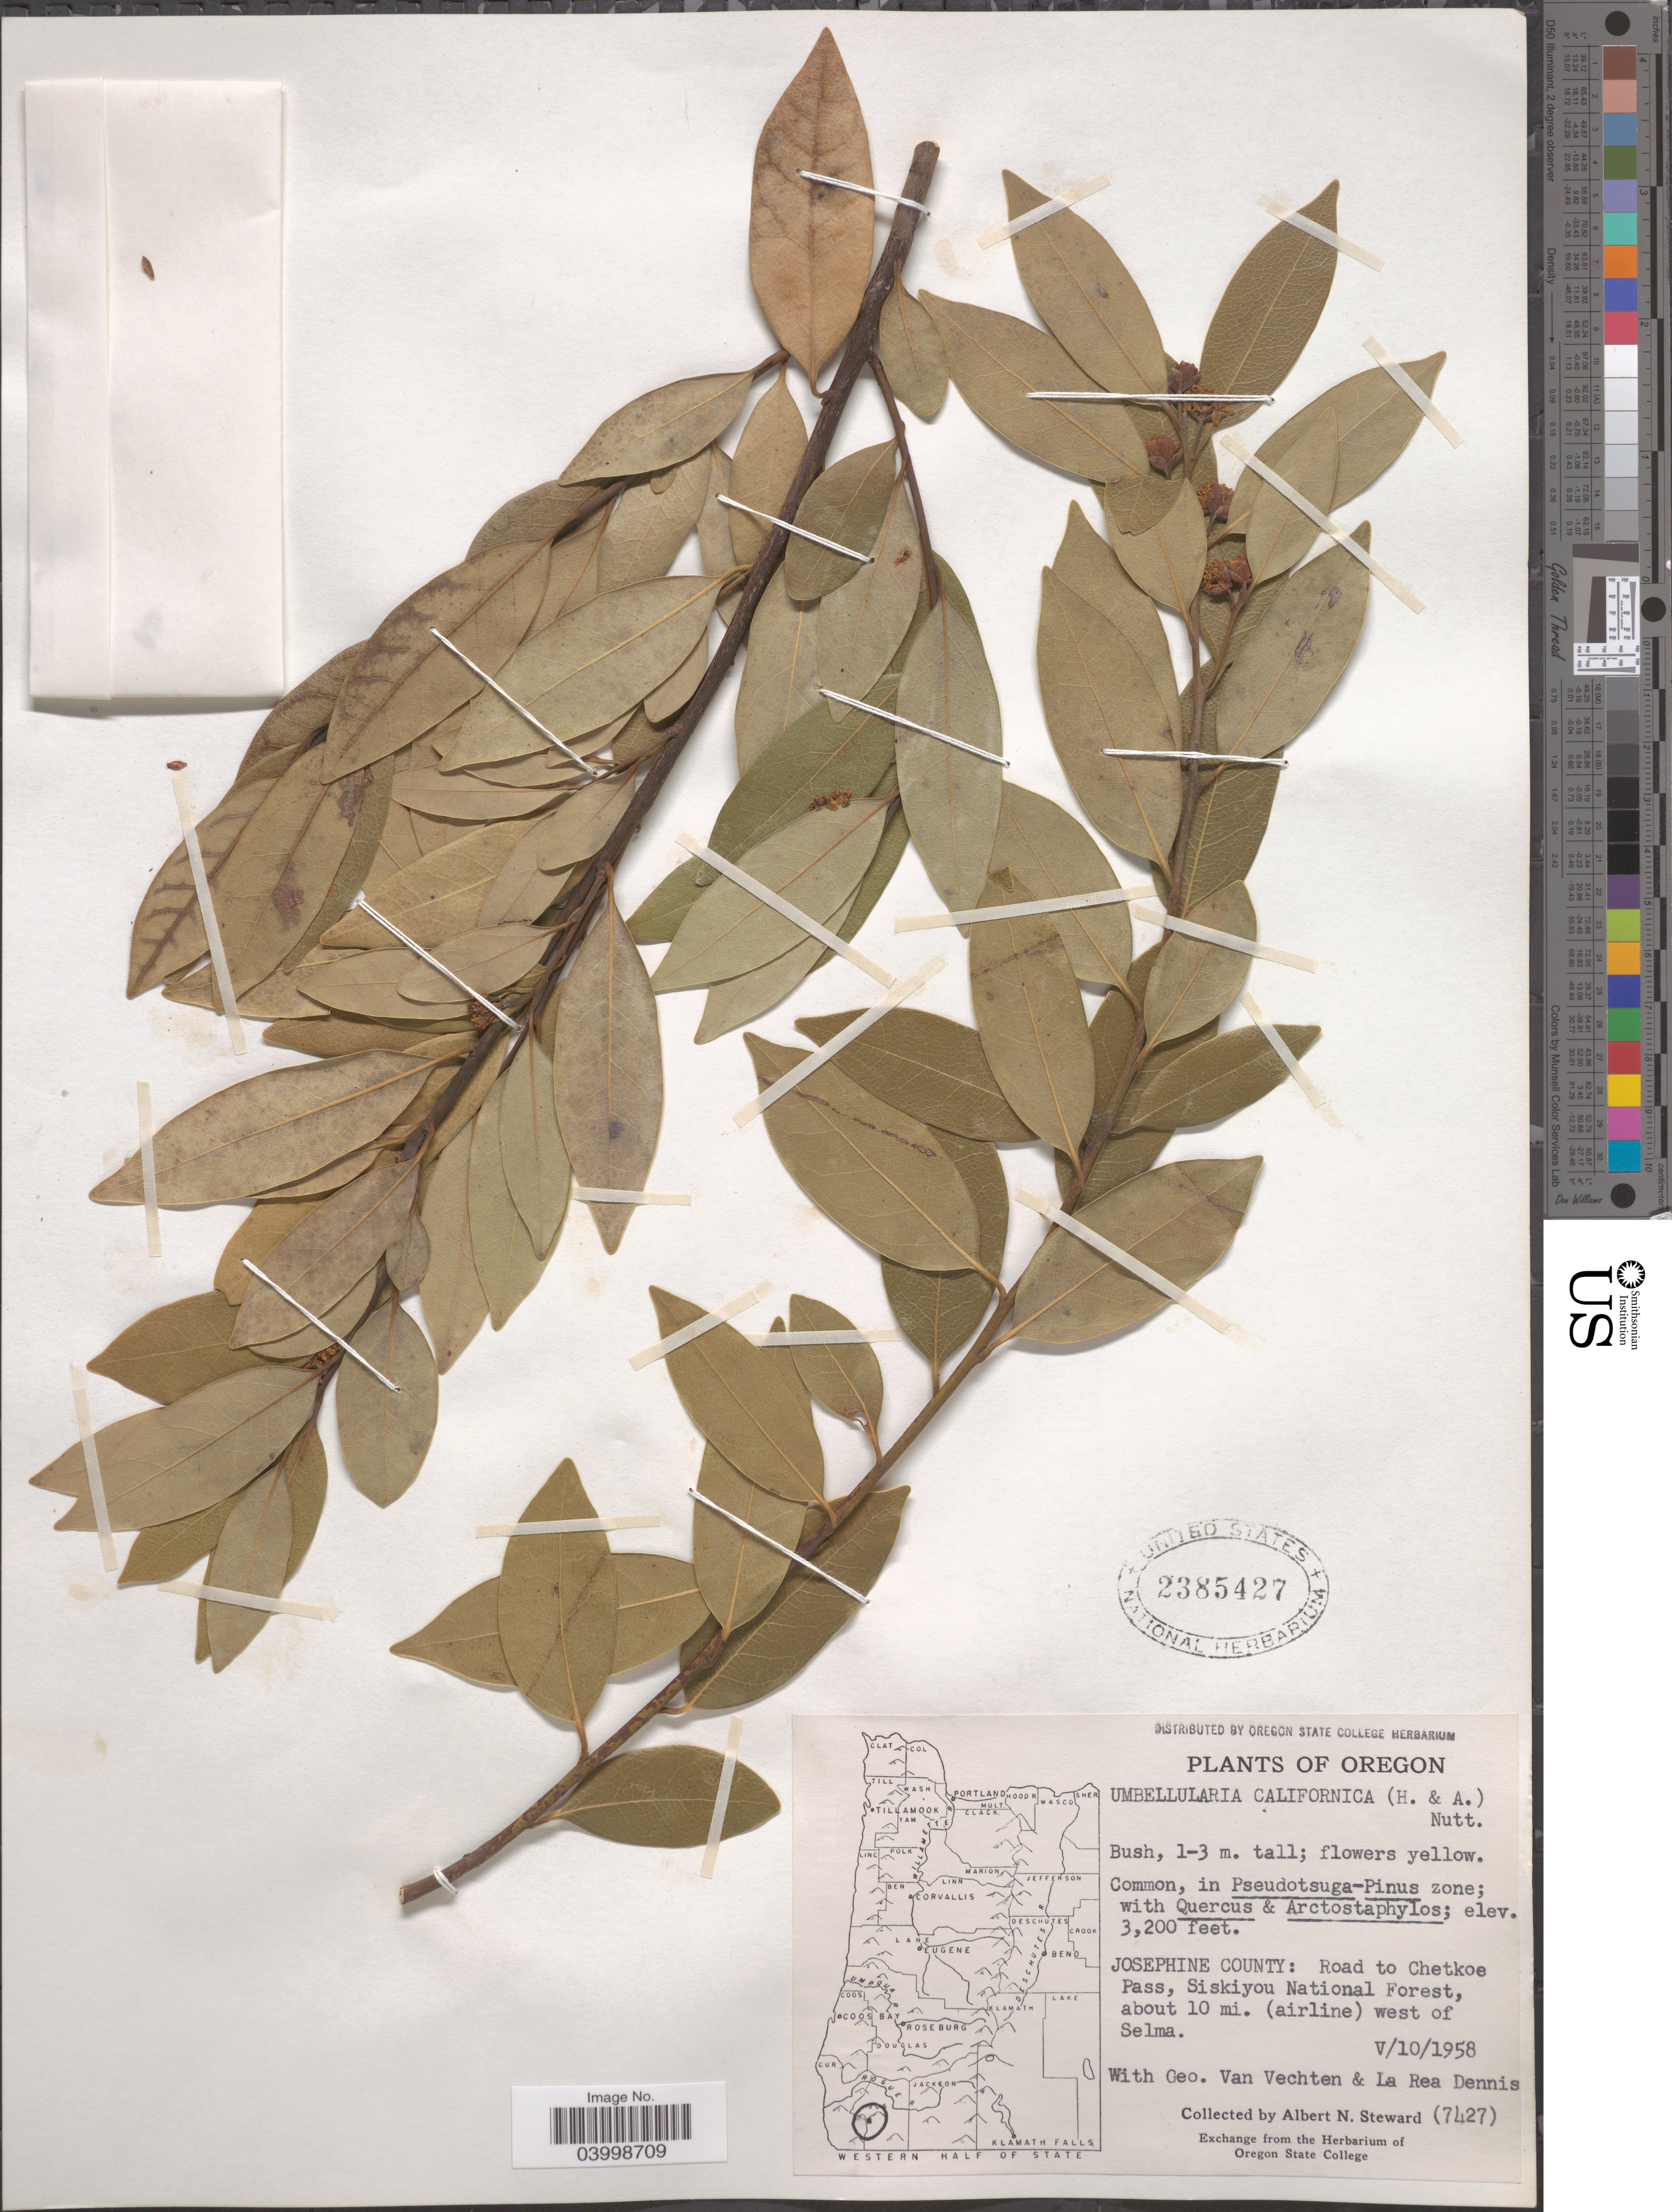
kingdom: Plantae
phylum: Tracheophyta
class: Magnoliopsida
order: Laurales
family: Lauraceae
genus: Umbellularia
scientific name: Umbellularia californica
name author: (Hook. & Arn.) Nutt.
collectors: A. N. Steward, G. Vechten & L. Dennis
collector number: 7427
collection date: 1958-05-10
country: United States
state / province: Oregon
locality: Josephine County: Road to Chetkoe Pass, Siskiyou National Forest, about 10 mi. (airline) west of Selma.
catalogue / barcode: US 2385427